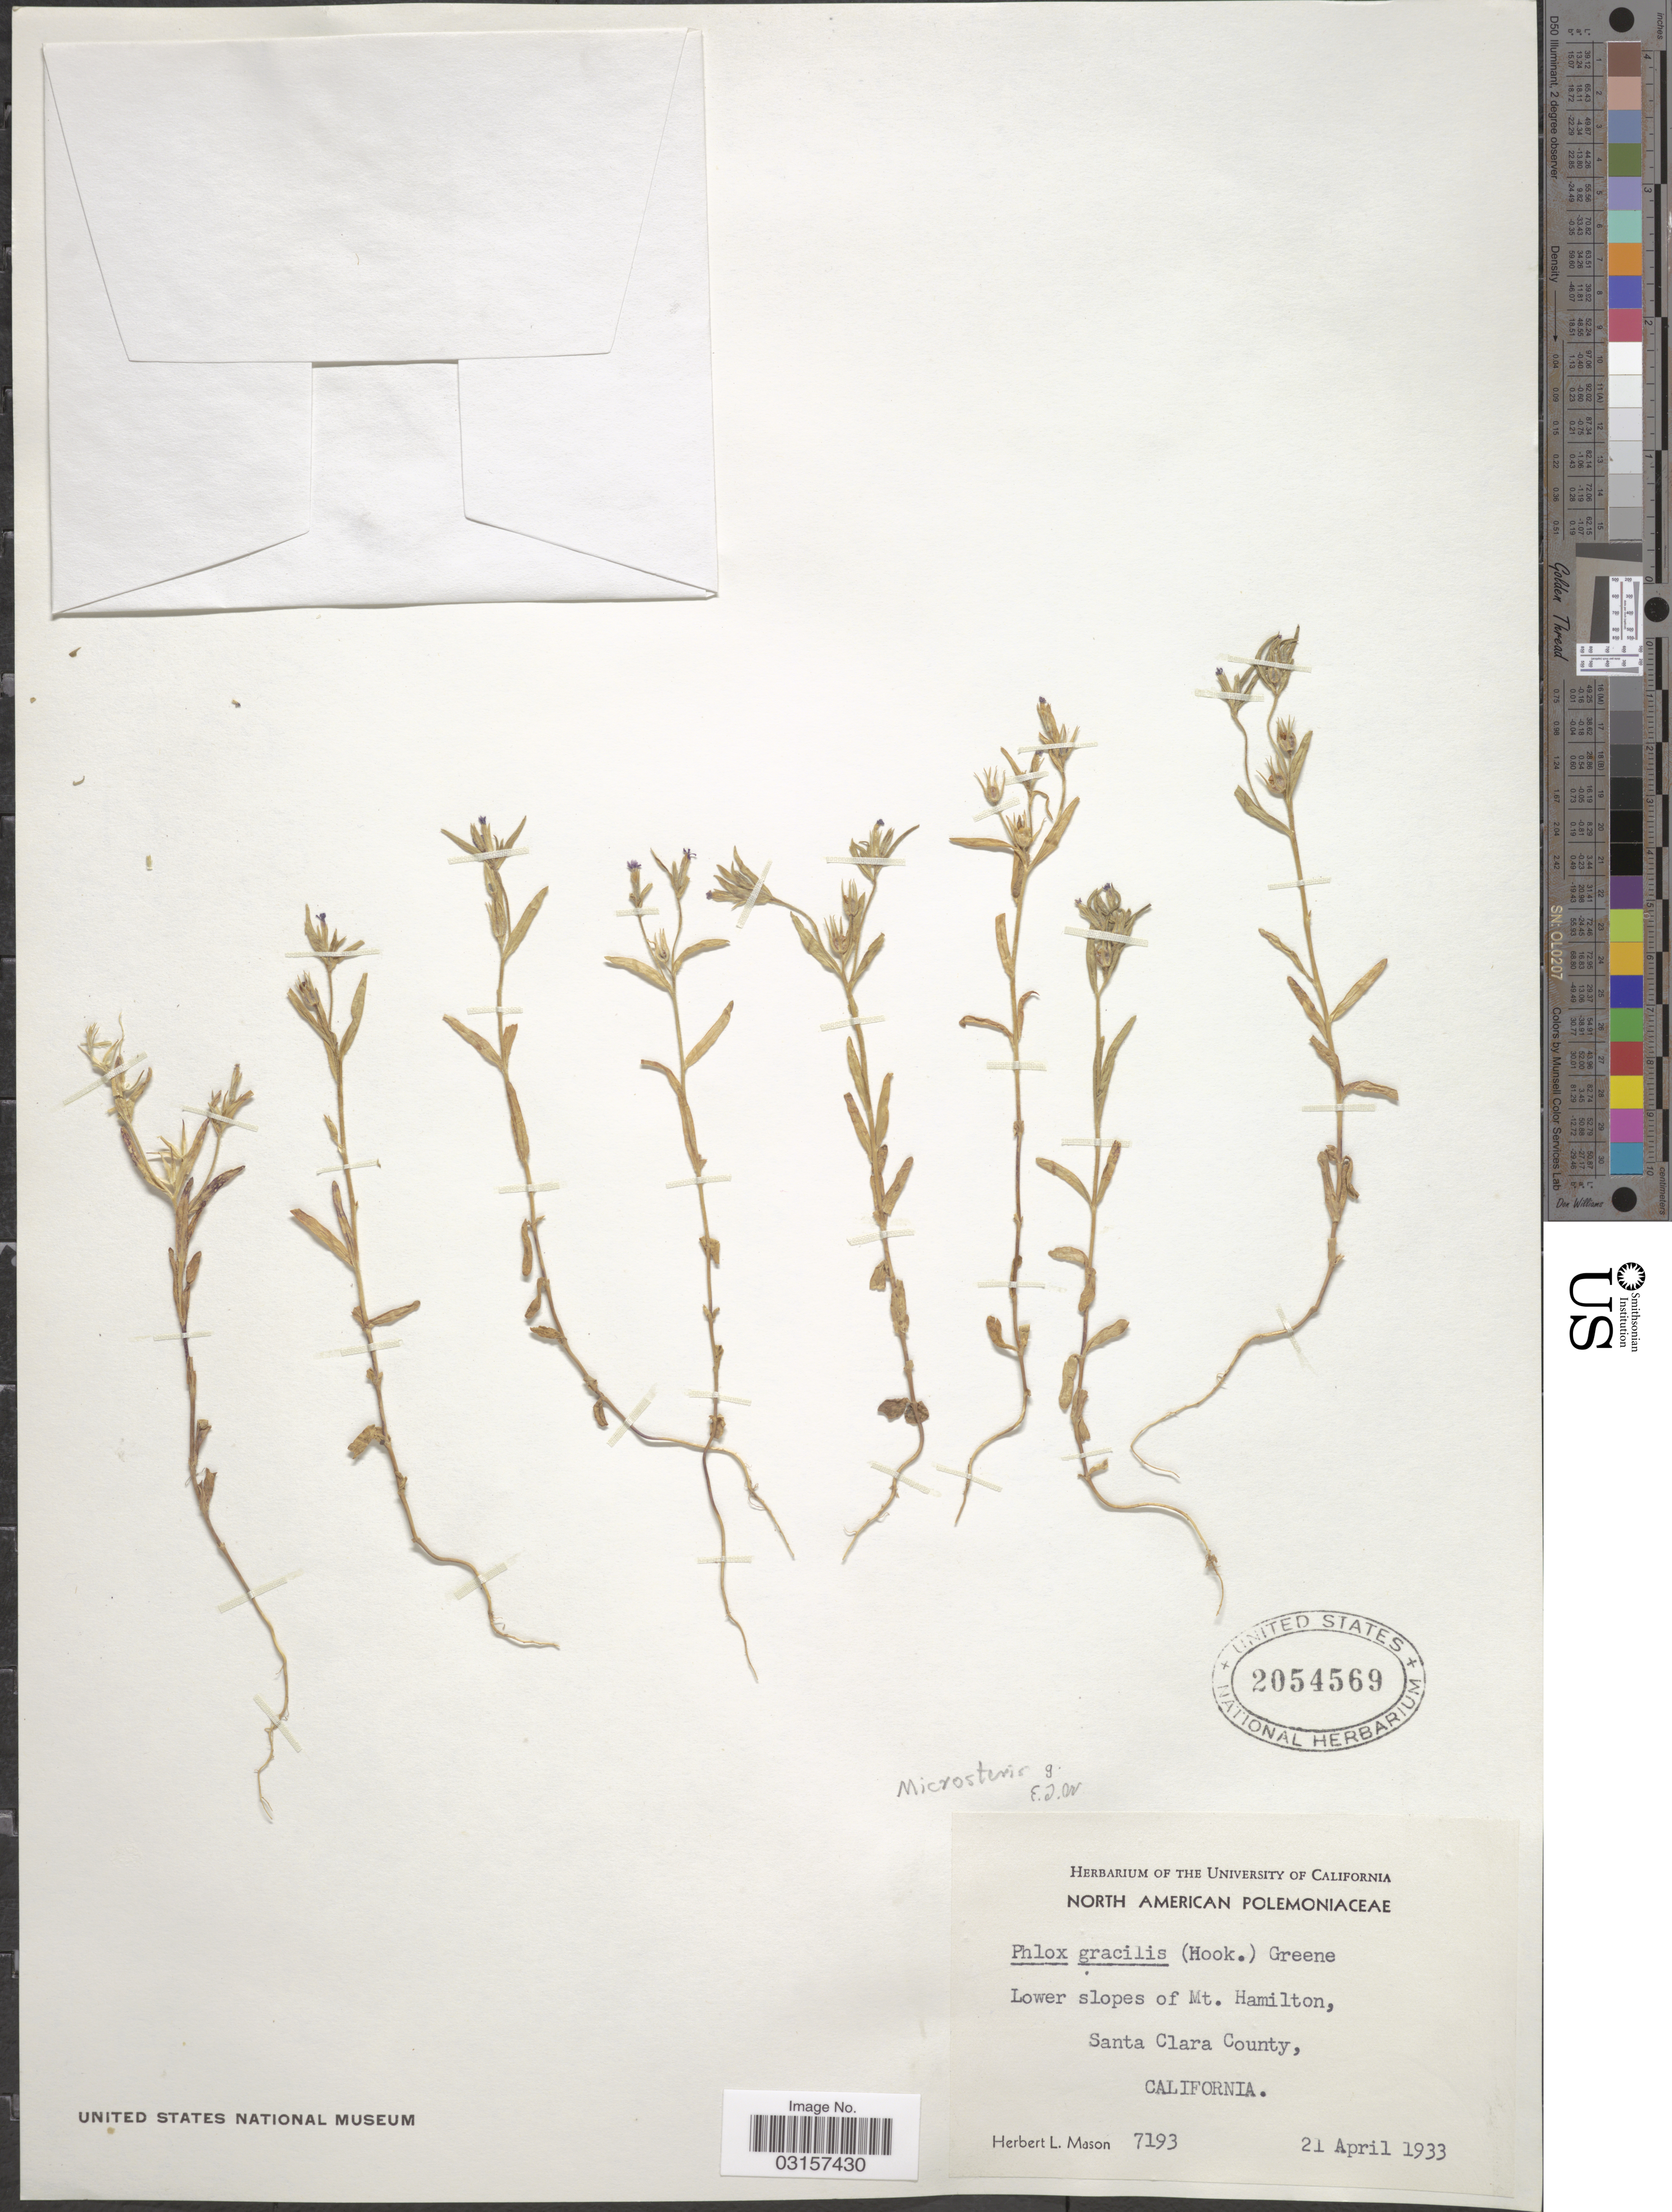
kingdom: Plantae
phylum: Tracheophyta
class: Magnoliopsida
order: Ericales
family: Polemoniaceae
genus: Microsteris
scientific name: Microsteris gracilis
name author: (Hook.) Greene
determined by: (US) Smithsonian Institution - National Museum of Natural History - Department of Botany (UNITED STATES)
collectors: H. L. Mason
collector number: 7193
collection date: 1933-04-21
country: United States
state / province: California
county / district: Santa Clara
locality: Lower slopes of Mt. Hamilton, Santa Clara County.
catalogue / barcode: US 2054569